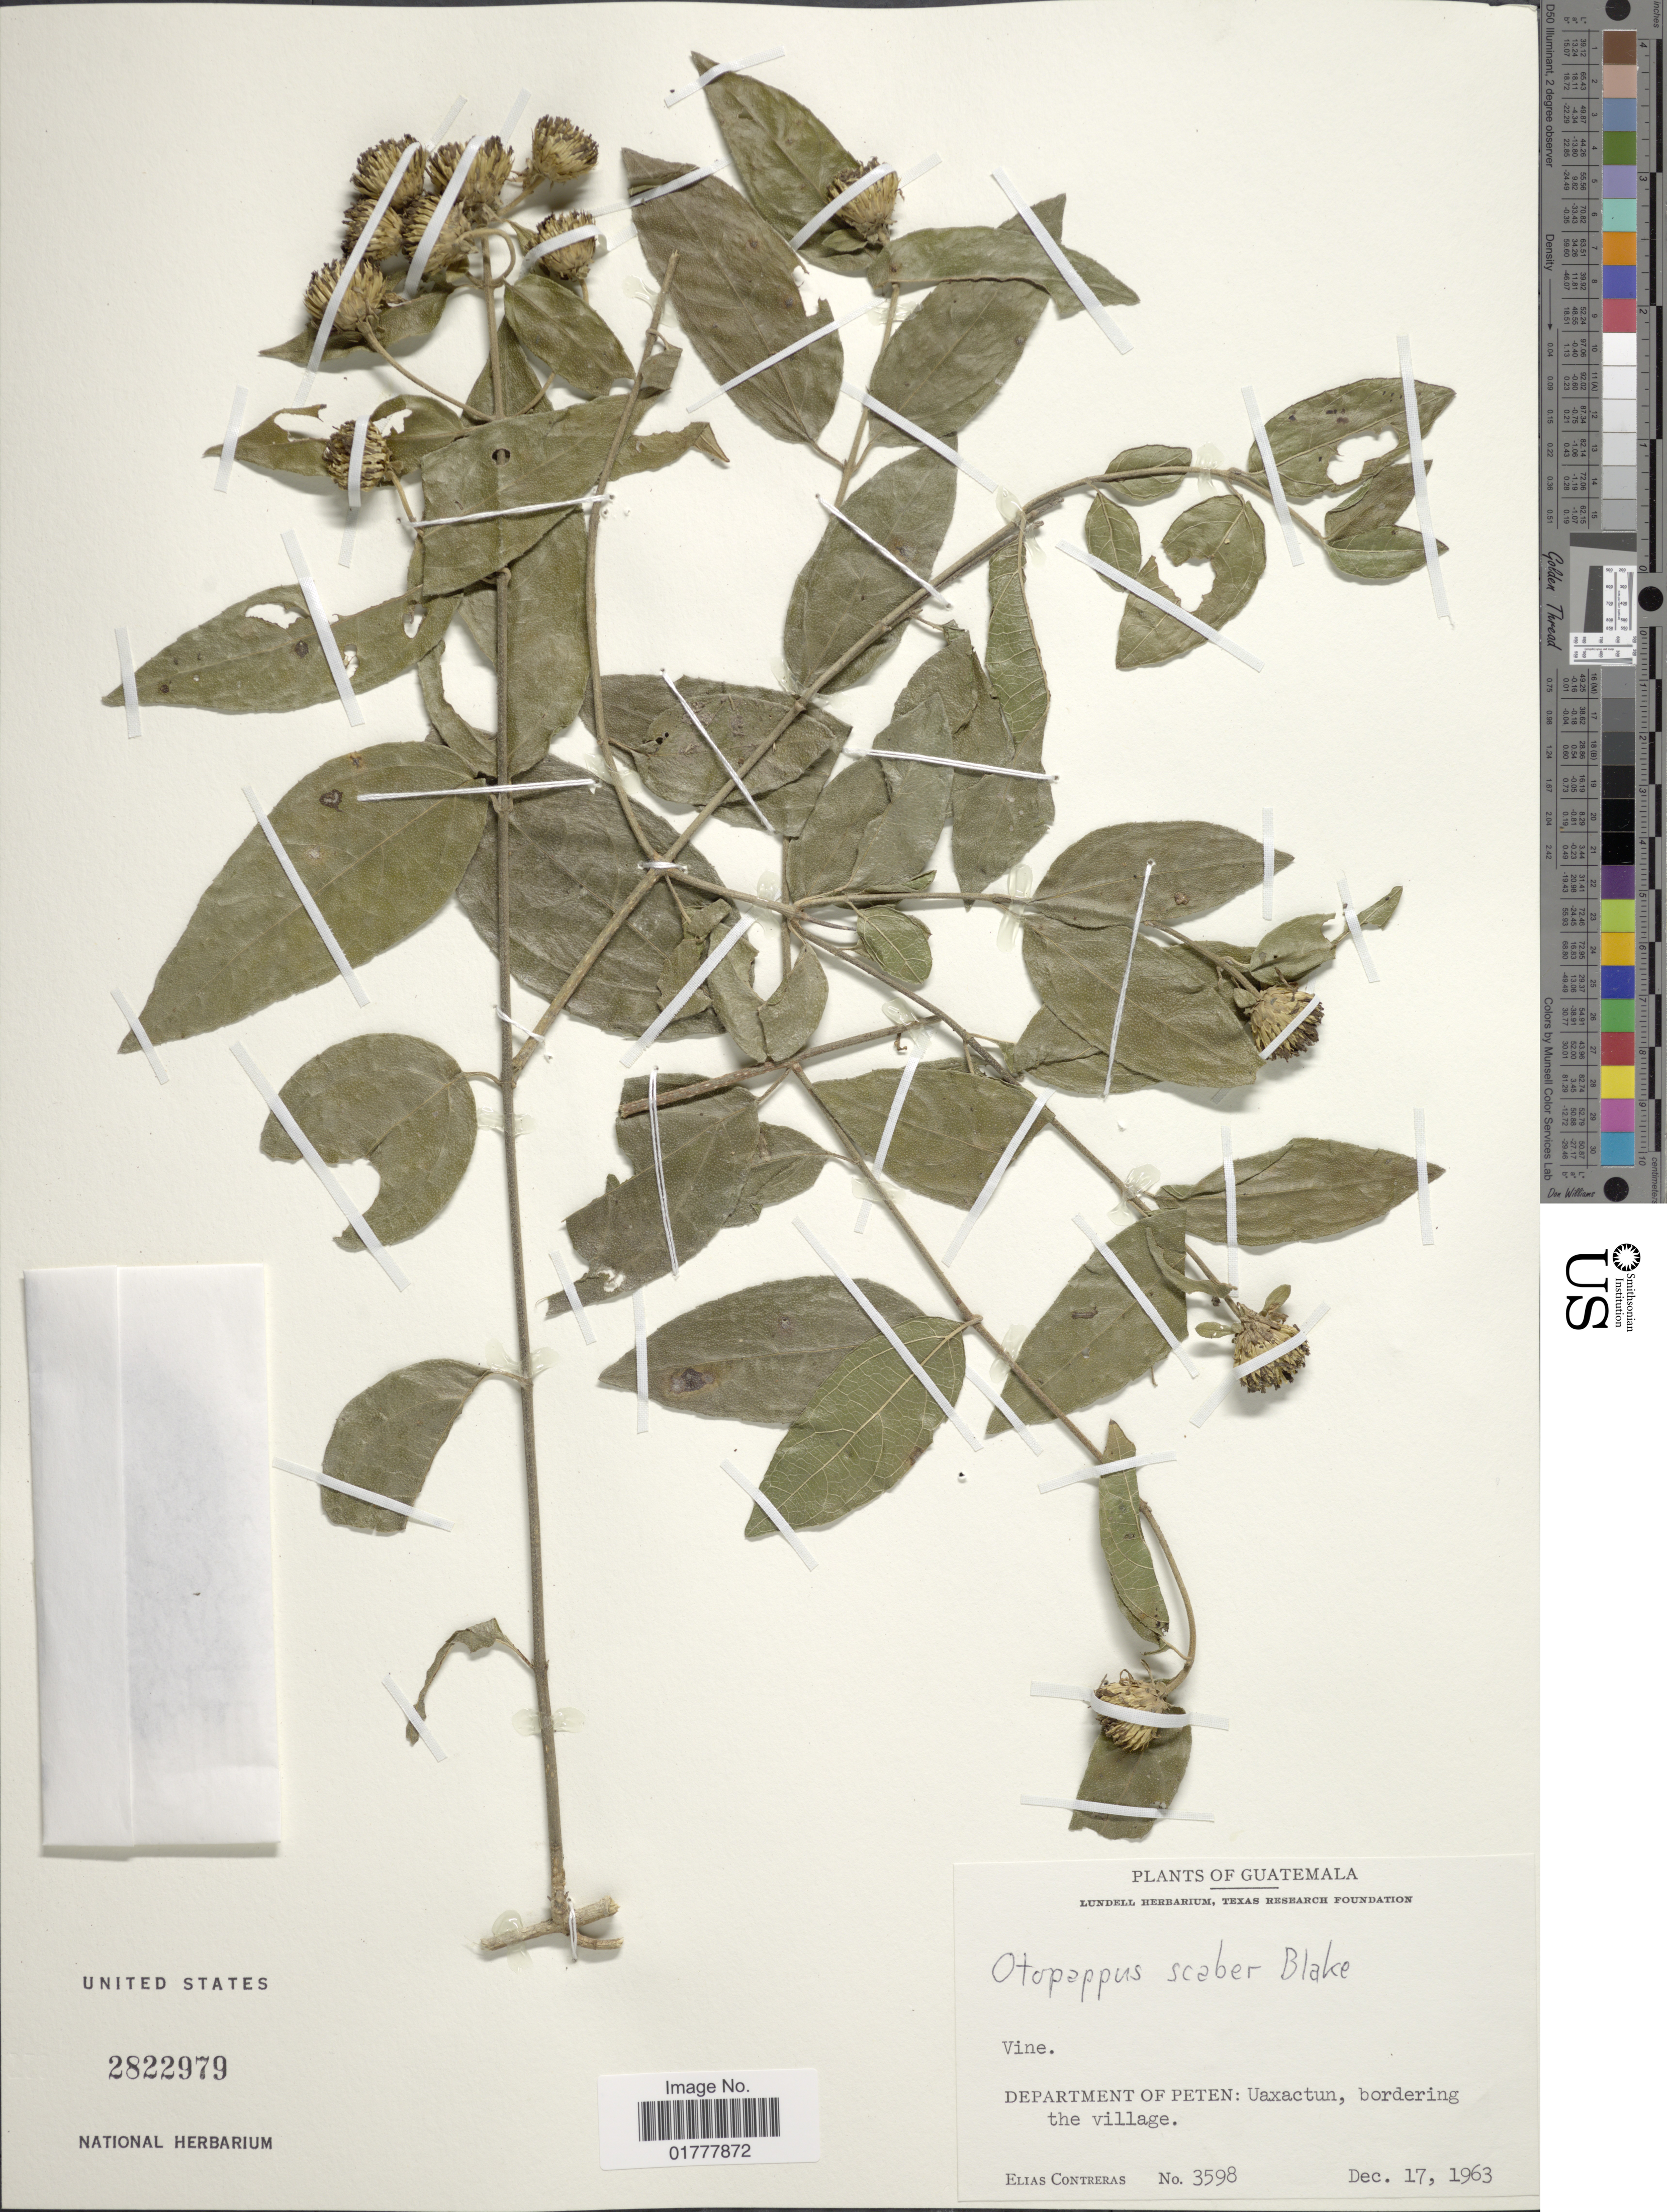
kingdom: Plantae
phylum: Tracheophyta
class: Magnoliopsida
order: Asterales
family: Asteraceae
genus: Otopappus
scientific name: Otopappus scaber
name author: S.F. Blake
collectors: E. Contreras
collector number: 3598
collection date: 1963-12-17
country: Guatemala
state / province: El Petén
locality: Department of Peten: Uaxactum, bordering the village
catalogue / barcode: US 2822979